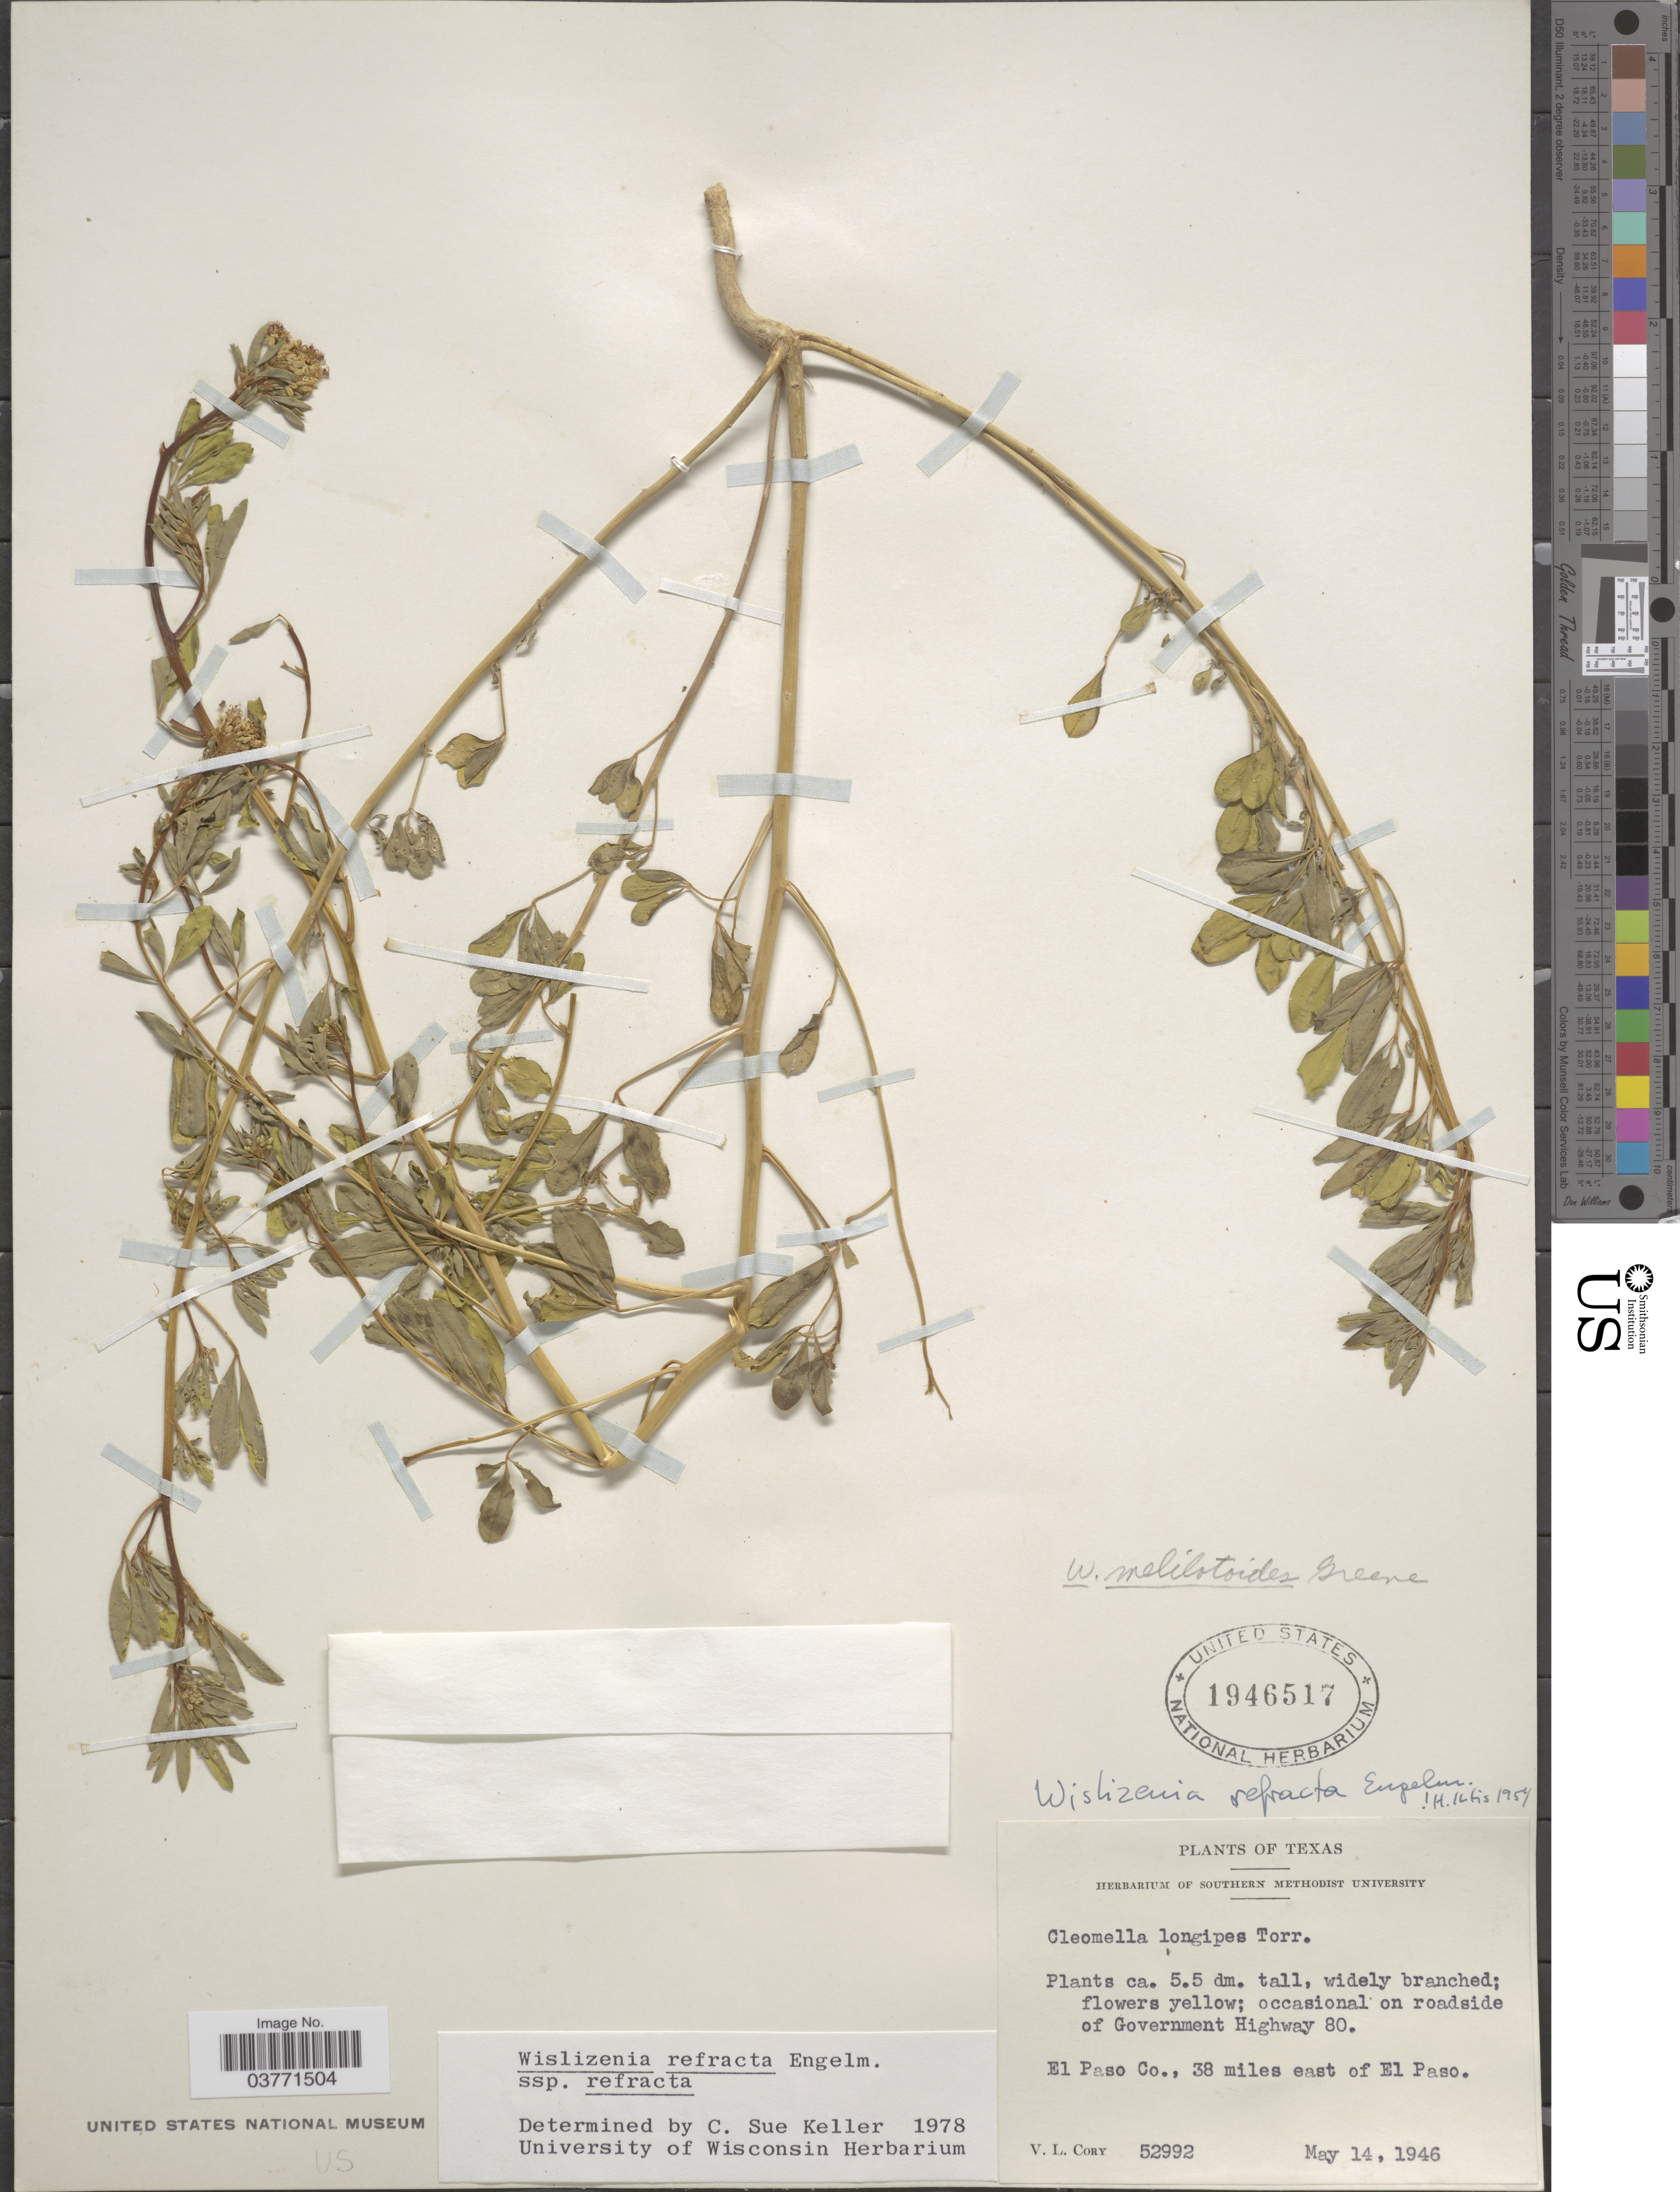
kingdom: Plantae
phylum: Tracheophyta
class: Magnoliopsida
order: Brassicales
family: Cleomaceae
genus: Cleomella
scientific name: Cleomella refracta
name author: (Engelm.) J.C. Hall & Roalson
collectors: V. Cory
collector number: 52992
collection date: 1946-05-14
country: United States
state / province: Texas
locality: On roadside Government Highway 80. El Paso Co., 38 miles east of El Paso.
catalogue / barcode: US 1946517